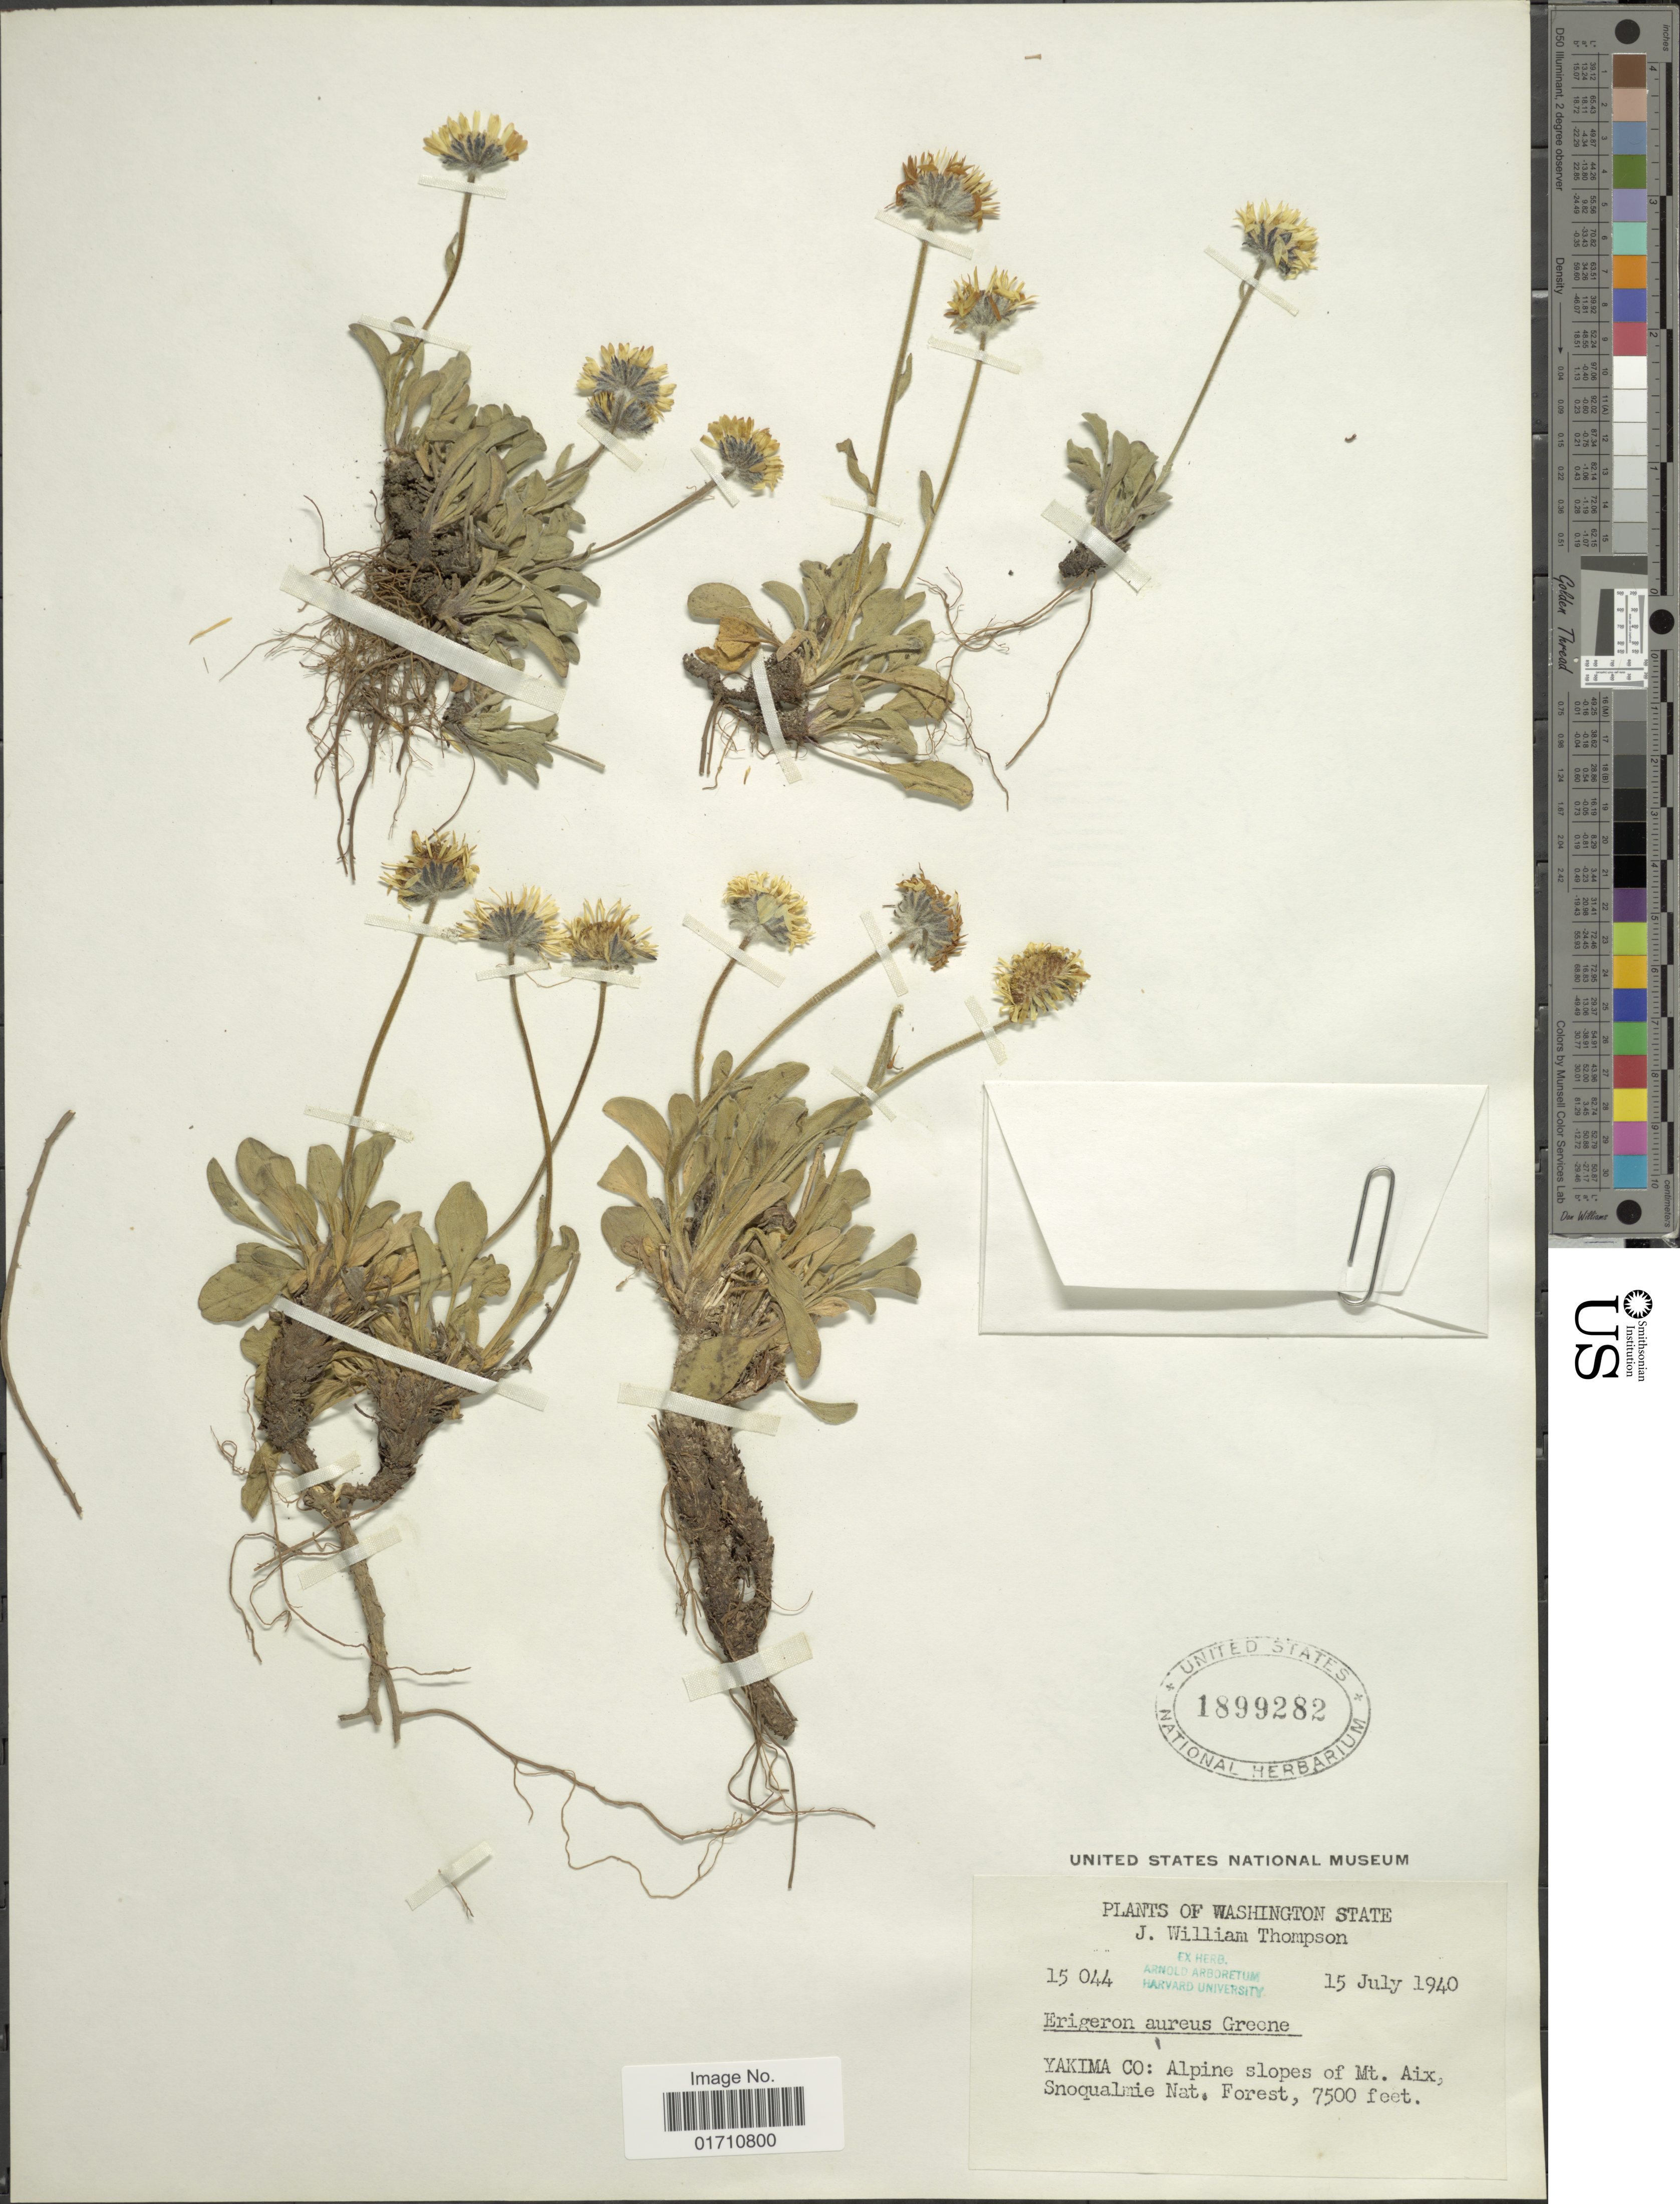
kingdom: Plantae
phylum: Tracheophyta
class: Magnoliopsida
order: Asterales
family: Asteraceae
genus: Erigeron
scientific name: Erigeron aureus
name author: Greene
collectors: J. W. Thompson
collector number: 15044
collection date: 1940-07-15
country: United States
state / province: Washington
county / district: Yakima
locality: Yakima Co: Alpine slopes of Mt. Aix, Snoqualmie Nat. Forest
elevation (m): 2286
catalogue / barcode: US 1899282